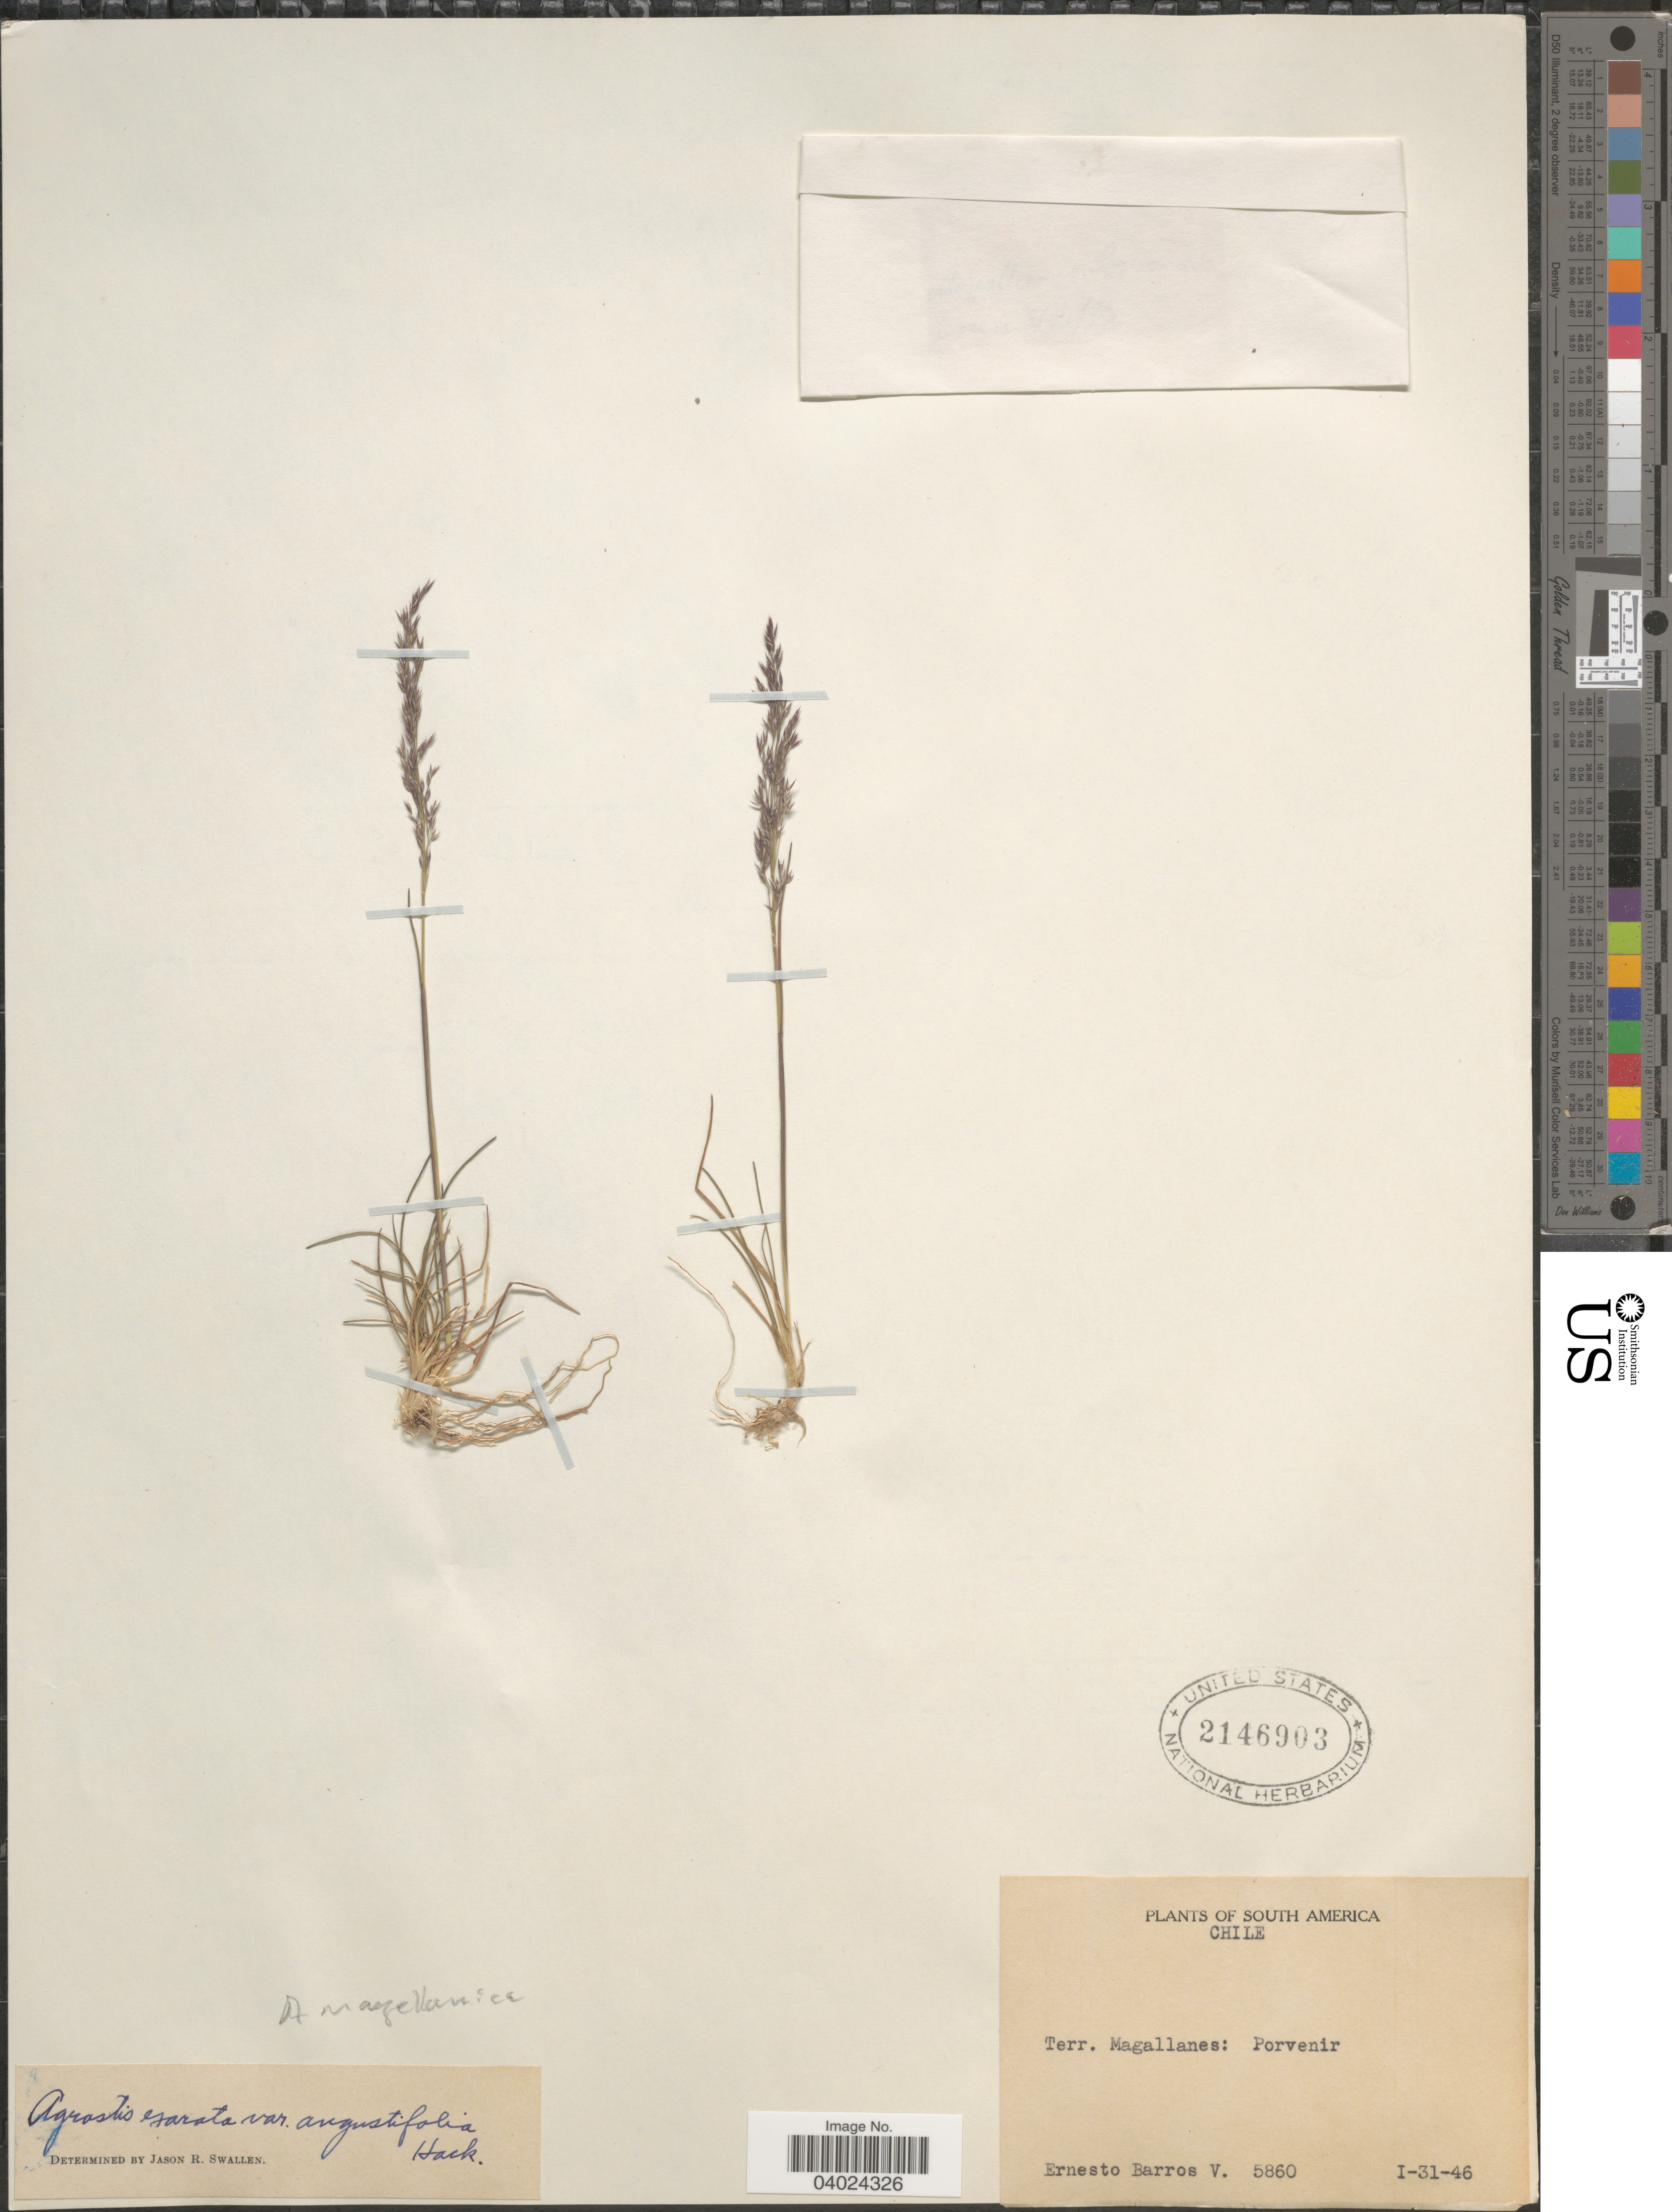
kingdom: Plantae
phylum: Tracheophyta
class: Liliopsida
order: Poales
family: Poaceae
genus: Agrostis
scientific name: Agrostis magellanica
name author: Lam.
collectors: E. Barros V.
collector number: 5860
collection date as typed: Transcribed d/m/y: 31/1/46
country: Chile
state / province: Magallanes y de la Antártica Chilena (XII)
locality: Terr. Magallanes: Porvenir.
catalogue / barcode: US 2146903